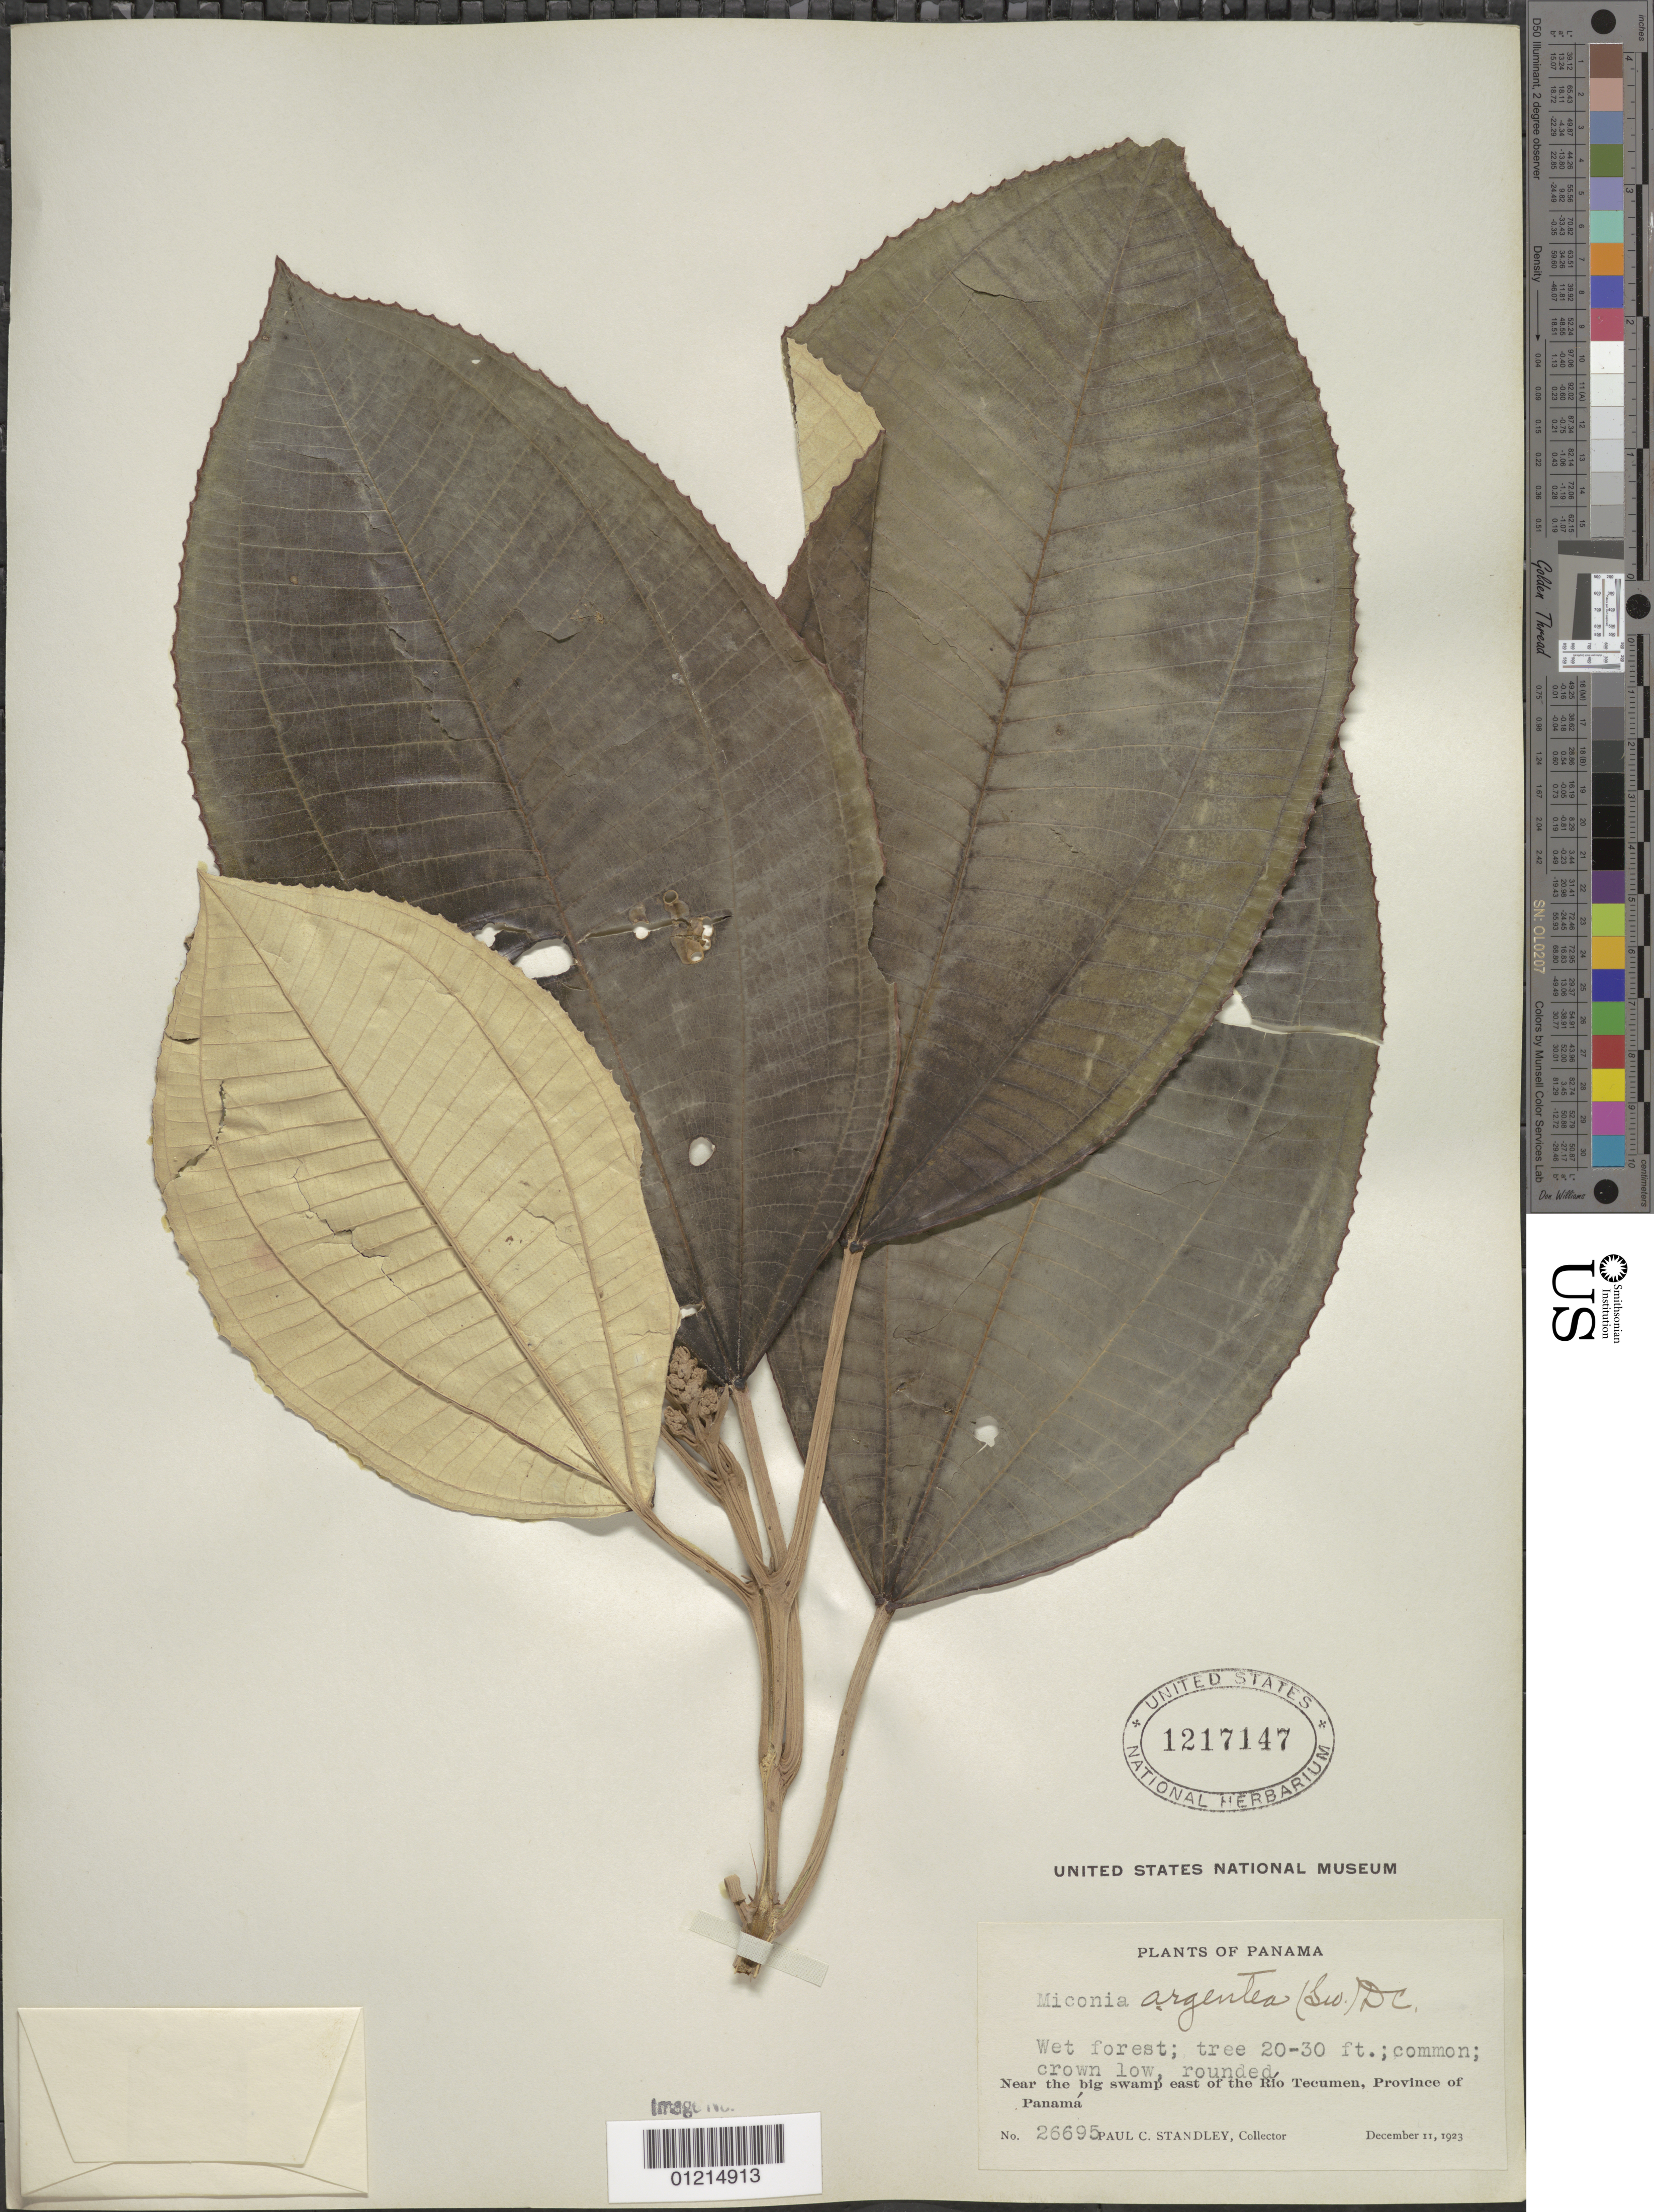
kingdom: Plantae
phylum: Tracheophyta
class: Magnoliopsida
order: Myrtales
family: Melastomataceae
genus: Miconia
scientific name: Miconia argentea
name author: (Sw.) DC.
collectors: P. C. Standley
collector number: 26695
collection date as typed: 11 Dec 1923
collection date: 1923-12-11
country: Panama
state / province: Panamá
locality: Near big swamp E of Rio Tecumen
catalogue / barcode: US 1217147